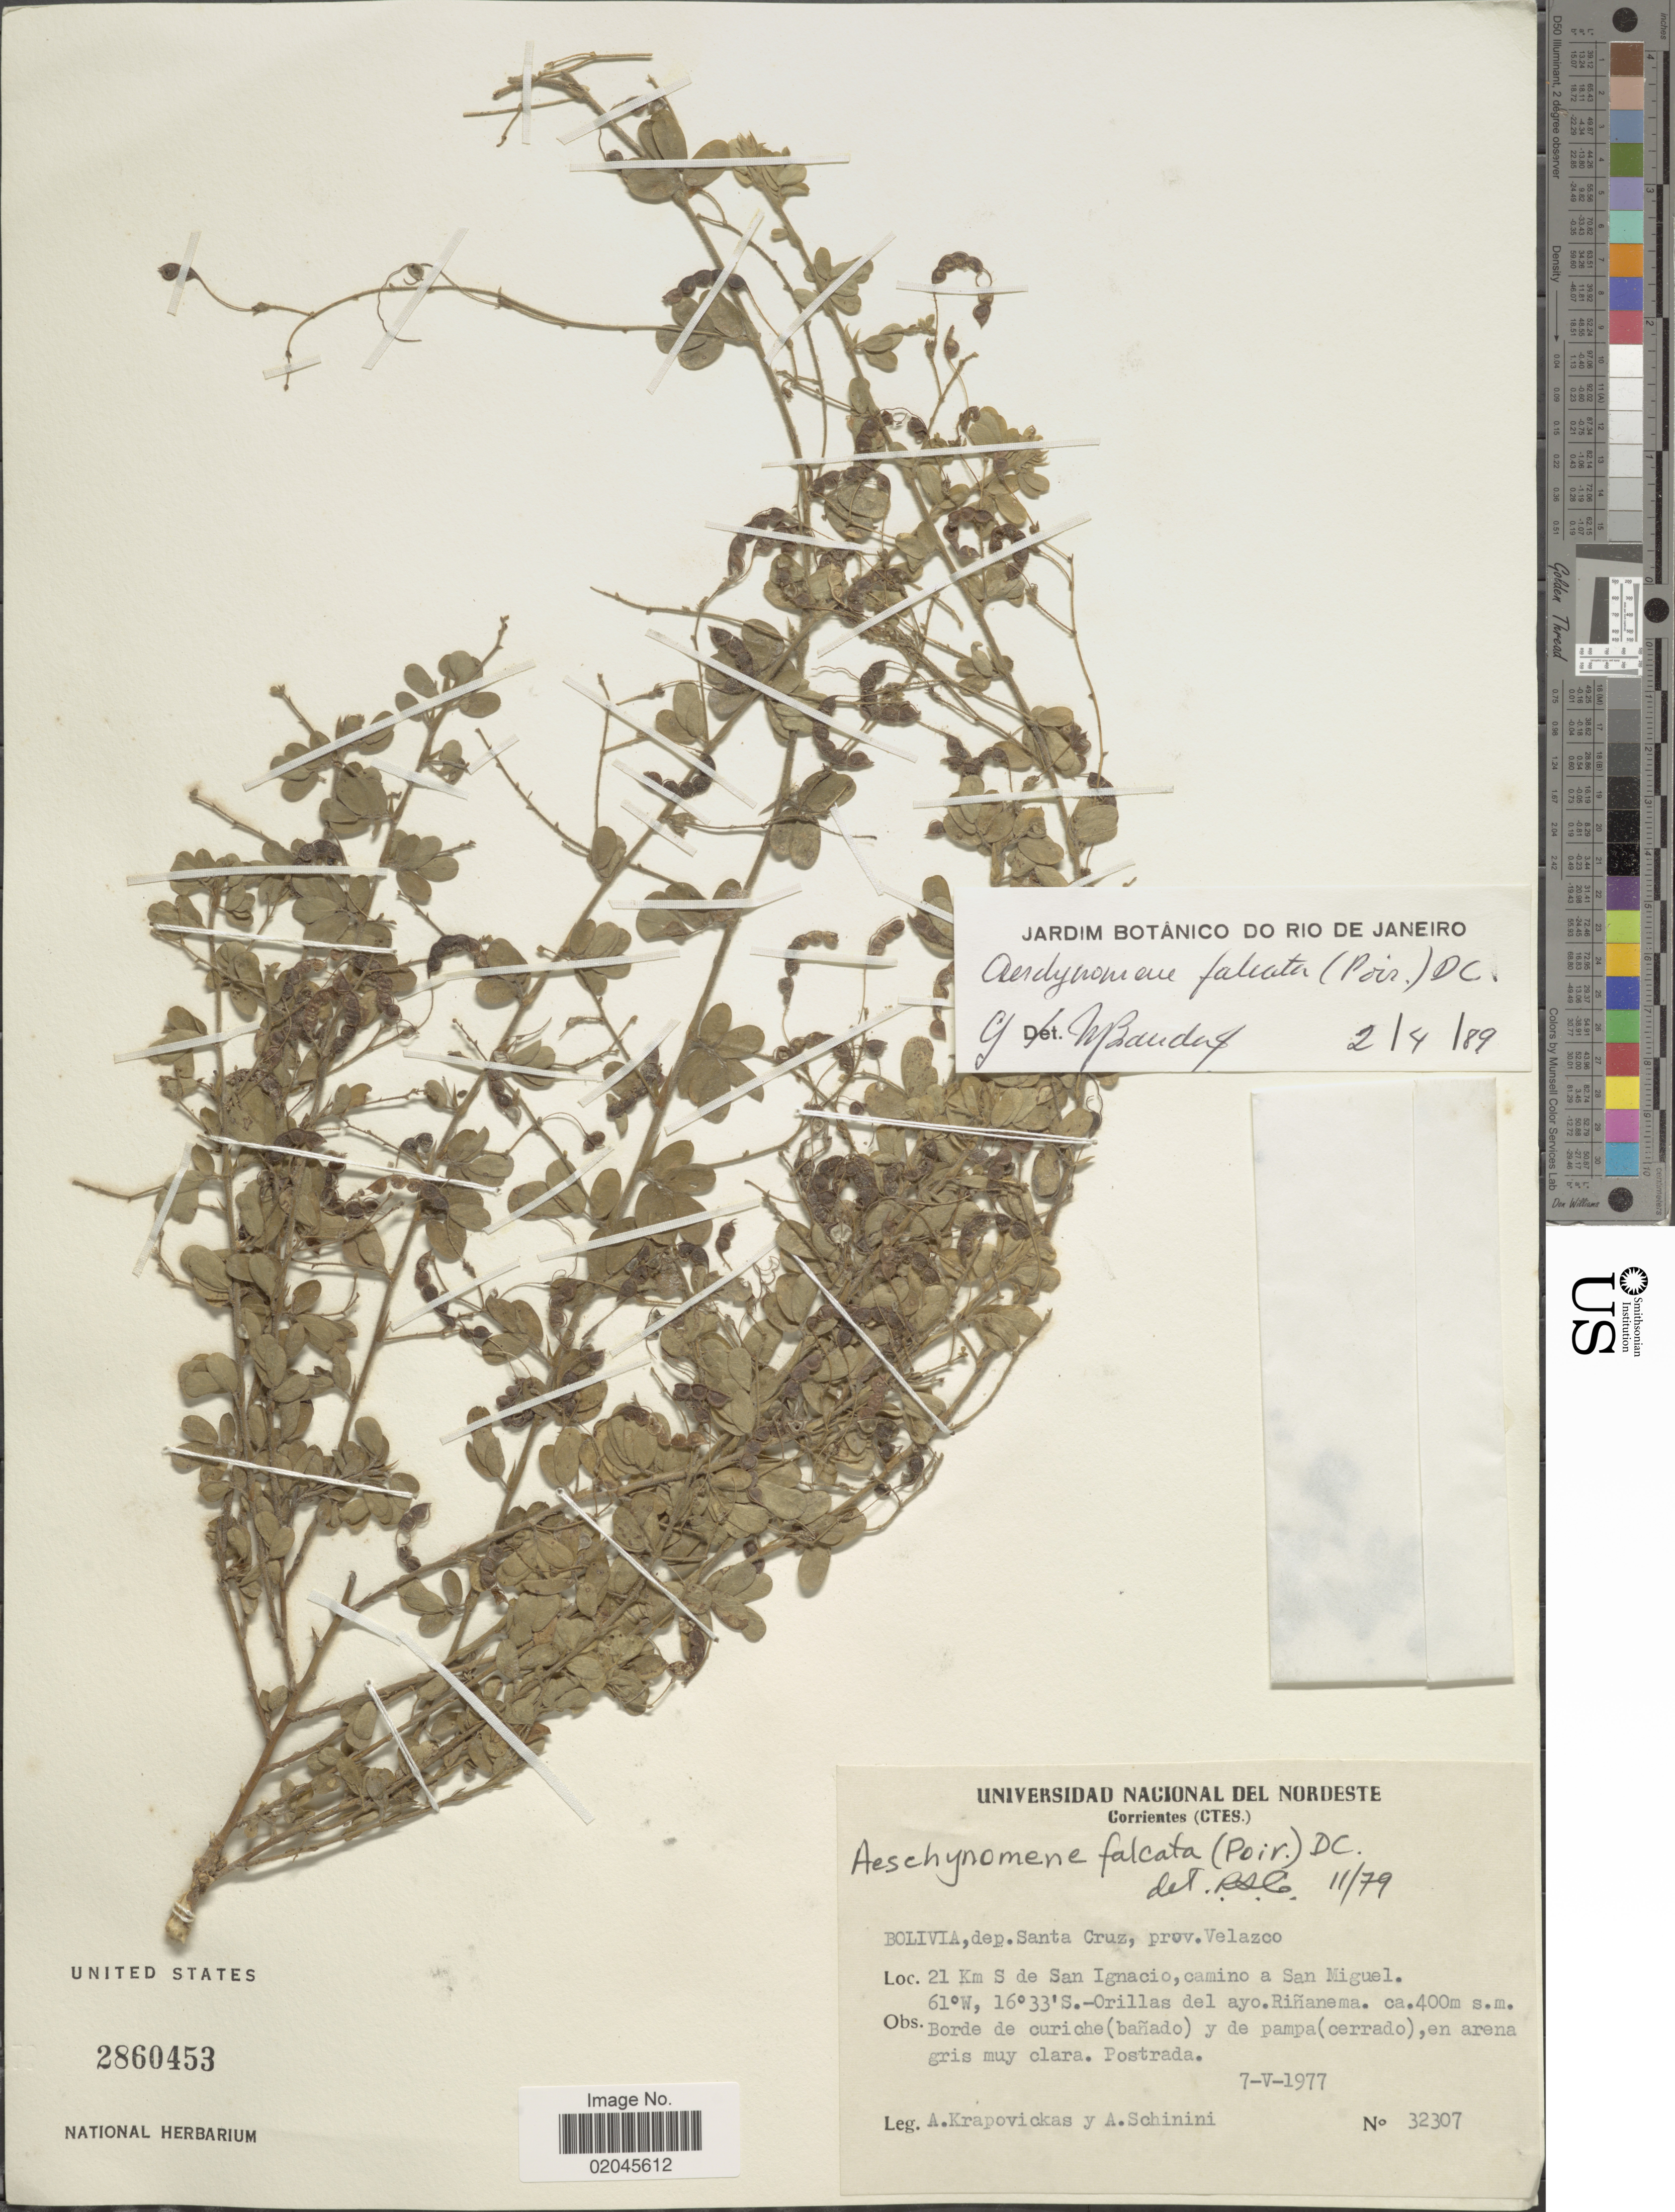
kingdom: Plantae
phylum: Tracheophyta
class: Magnoliopsida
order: Fabales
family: Fabaceae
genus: Aeschynomene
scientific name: Aeschynomene falcata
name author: (Poir.) DC.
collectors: A. Krapovickas & A. Schinini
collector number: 32307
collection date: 1977-05-07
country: Bolivia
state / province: Santa Cruz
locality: Prov. Velazco, 21 Km S de San Ignacio, camino a San Miguel, Orillas del ayo, Rinanema, borde de curiche (banado) y de pampa (cerrado), en arena gris muy clara.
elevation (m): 400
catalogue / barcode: US 2860453